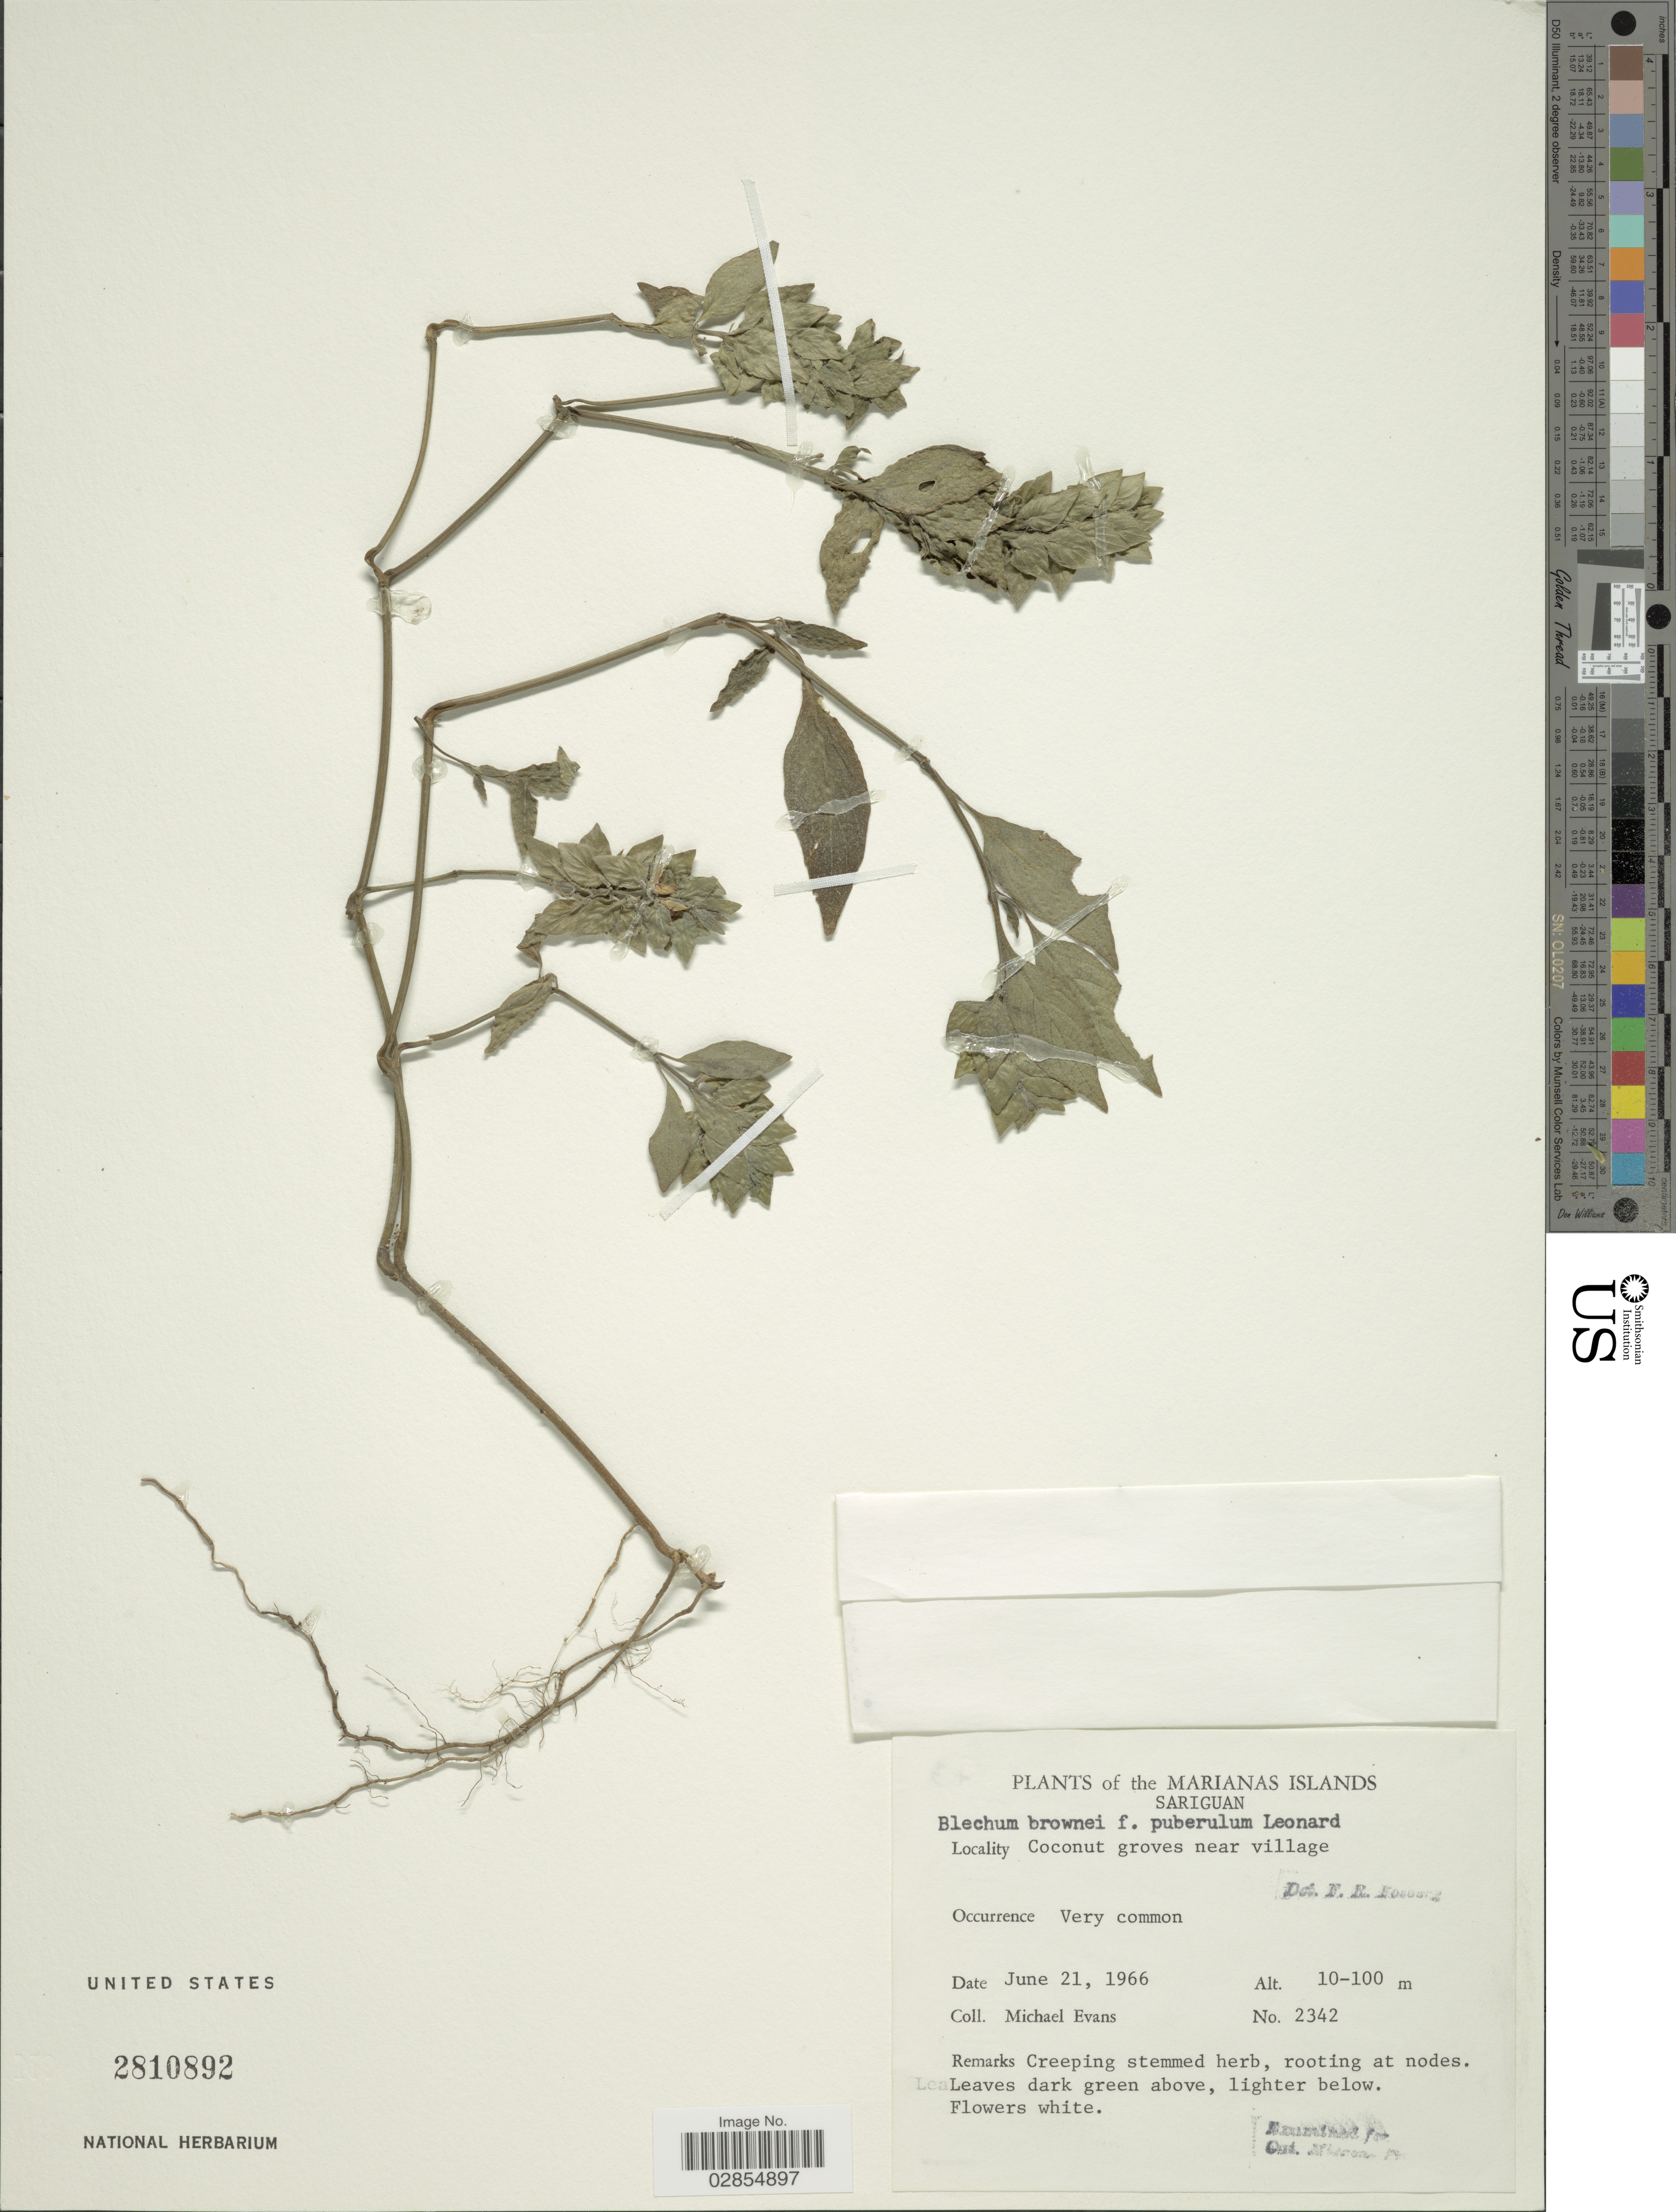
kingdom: Plantae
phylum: Tracheophyta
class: Magnoliopsida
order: Lamiales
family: Acanthaceae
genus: Blechum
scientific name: Blechum pyramidatum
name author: (Lam.) Urb.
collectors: M. Evans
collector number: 2342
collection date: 1966-06-21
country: Northern Mariana Islands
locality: Marianas Islands. Sariguan. Coconut groves near village.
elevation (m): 10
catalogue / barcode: US 2810892